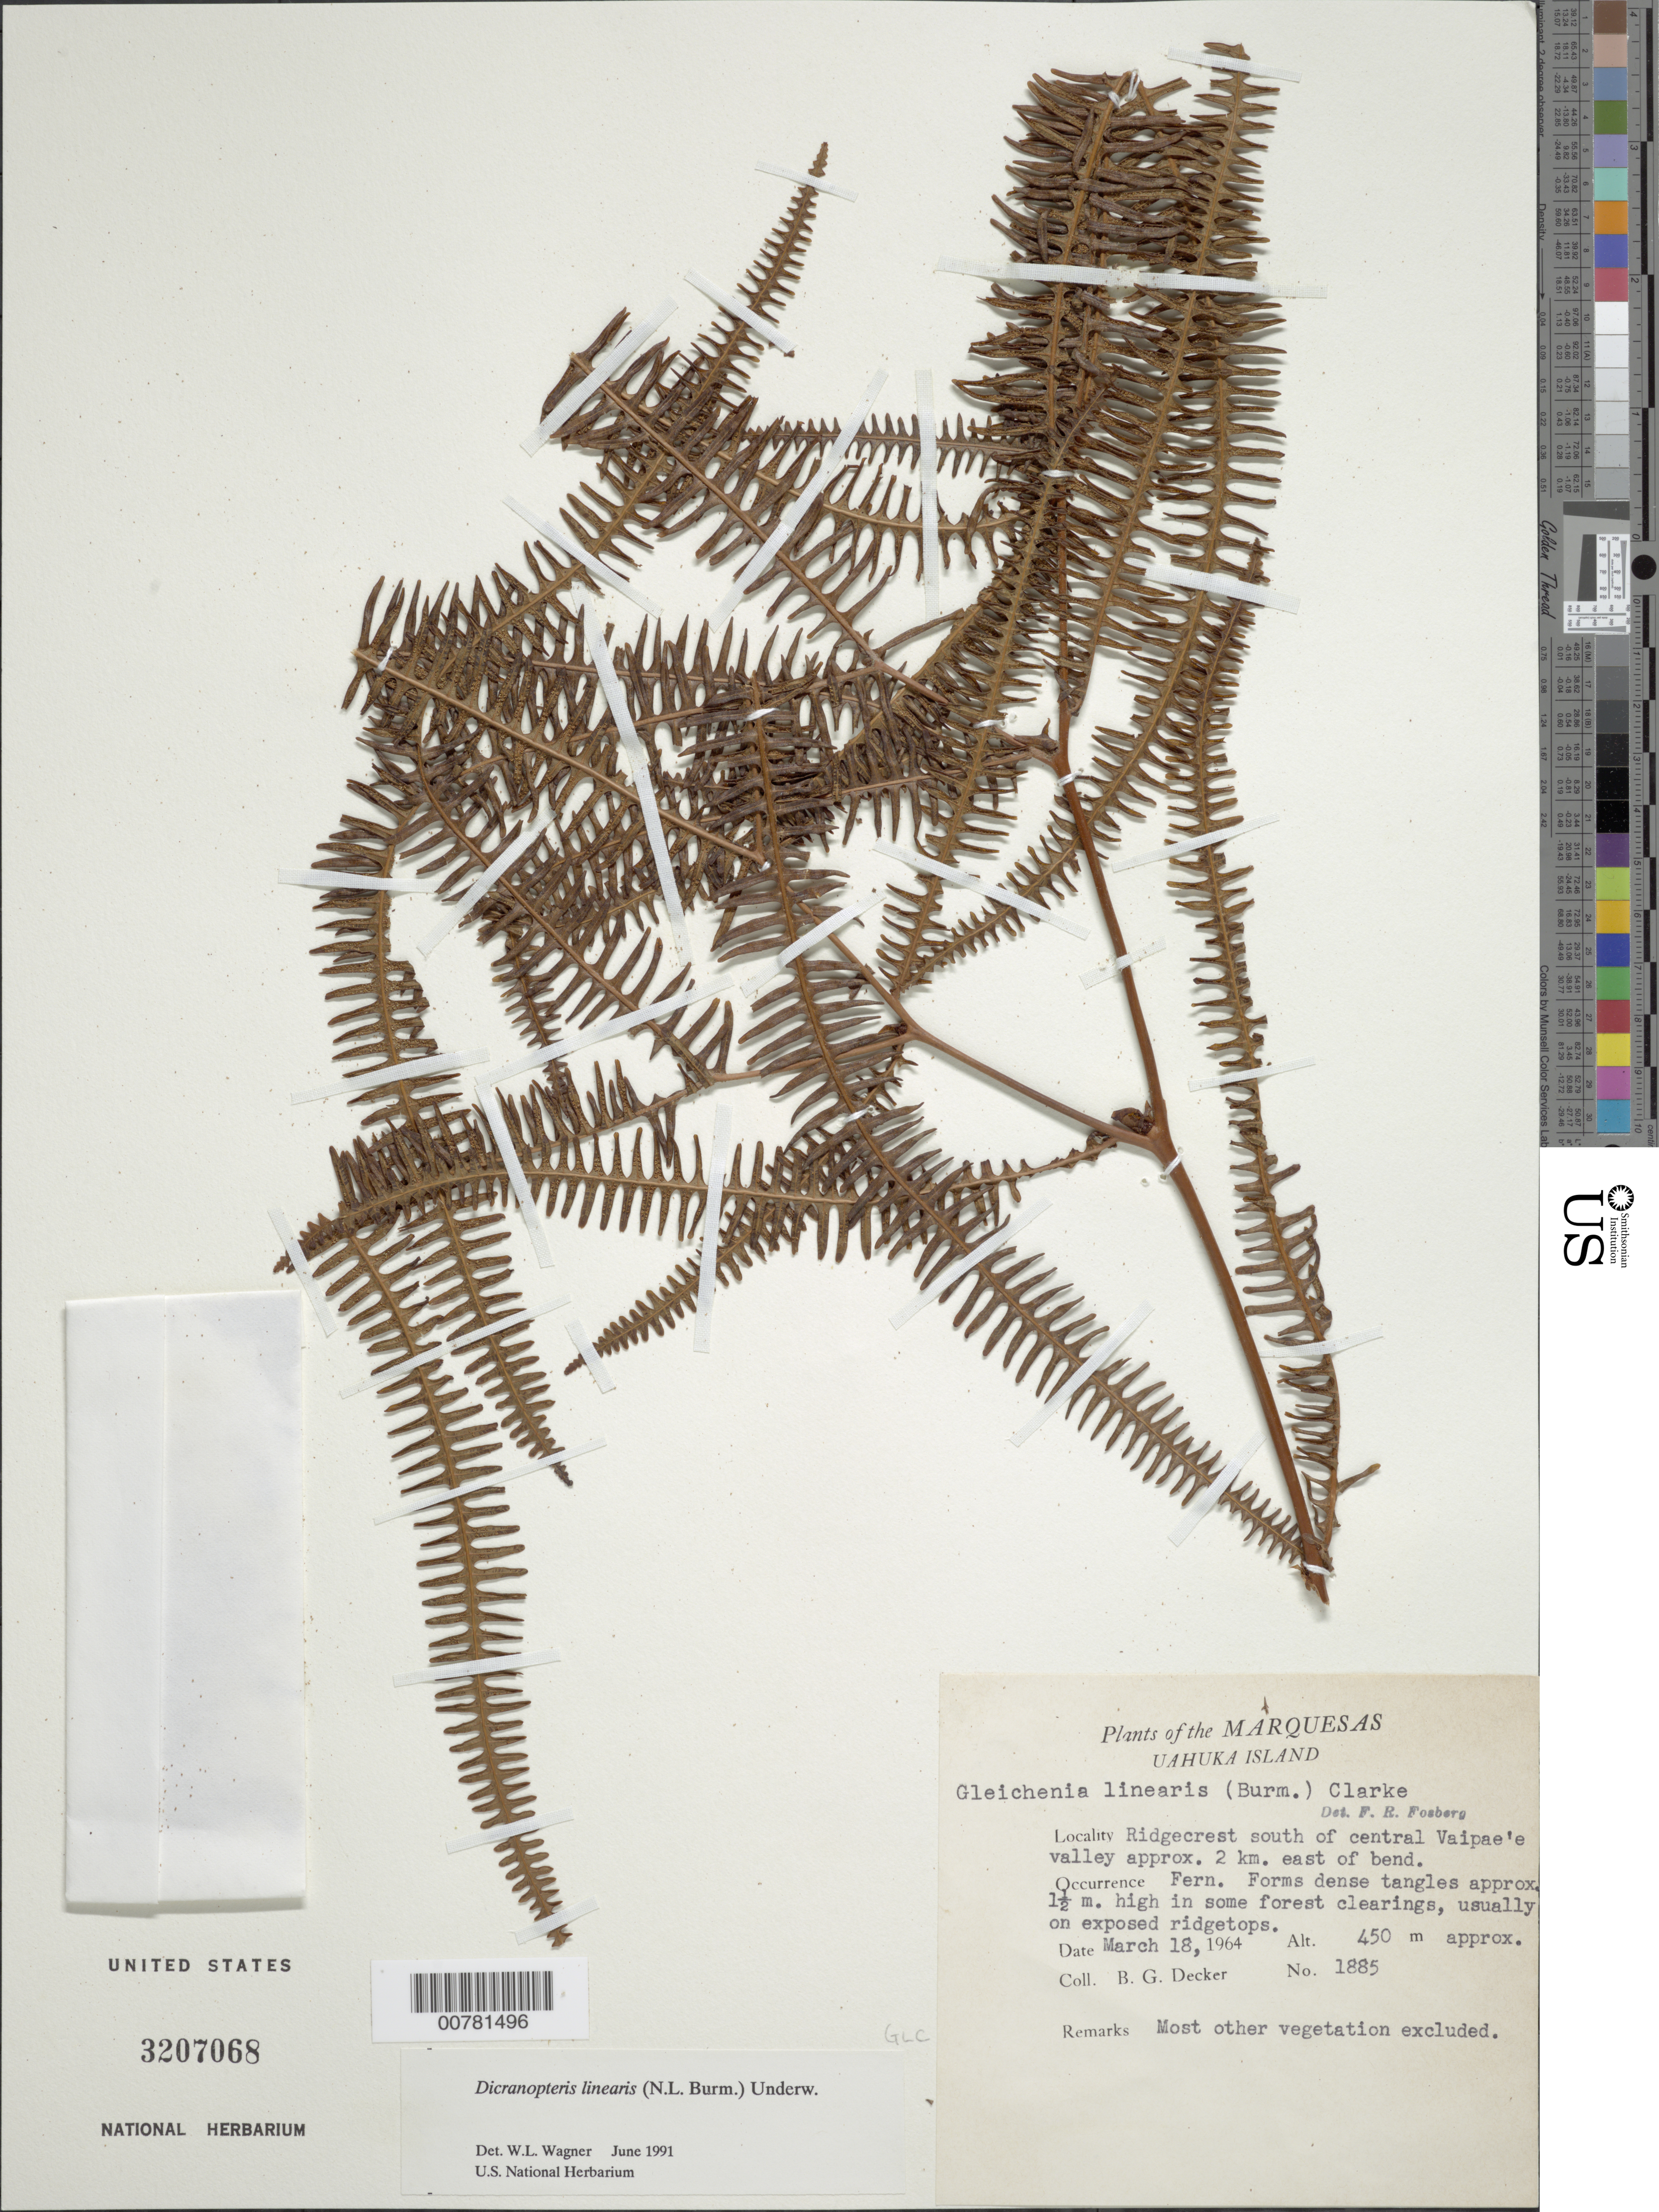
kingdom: Plantae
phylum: Tracheophyta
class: Polypodiopsida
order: Gleicheniales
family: Gleicheniaceae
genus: Dicranopteris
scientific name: Dicranopteris linearis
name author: (Burm. f.) Underw.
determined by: Wagner, W. L., (BOT), Smithsonian Institution - National Museum of Natural History (UNITED STATES)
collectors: B. G. Decker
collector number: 1885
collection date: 1964-03-18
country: French Polynesia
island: Ua Huka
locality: Ridgecrest S of central Vaipae'e Valley, 2 km E of bend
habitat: In some forest clearings, usually on exposed ridgetops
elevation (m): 450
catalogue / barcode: US 3207068